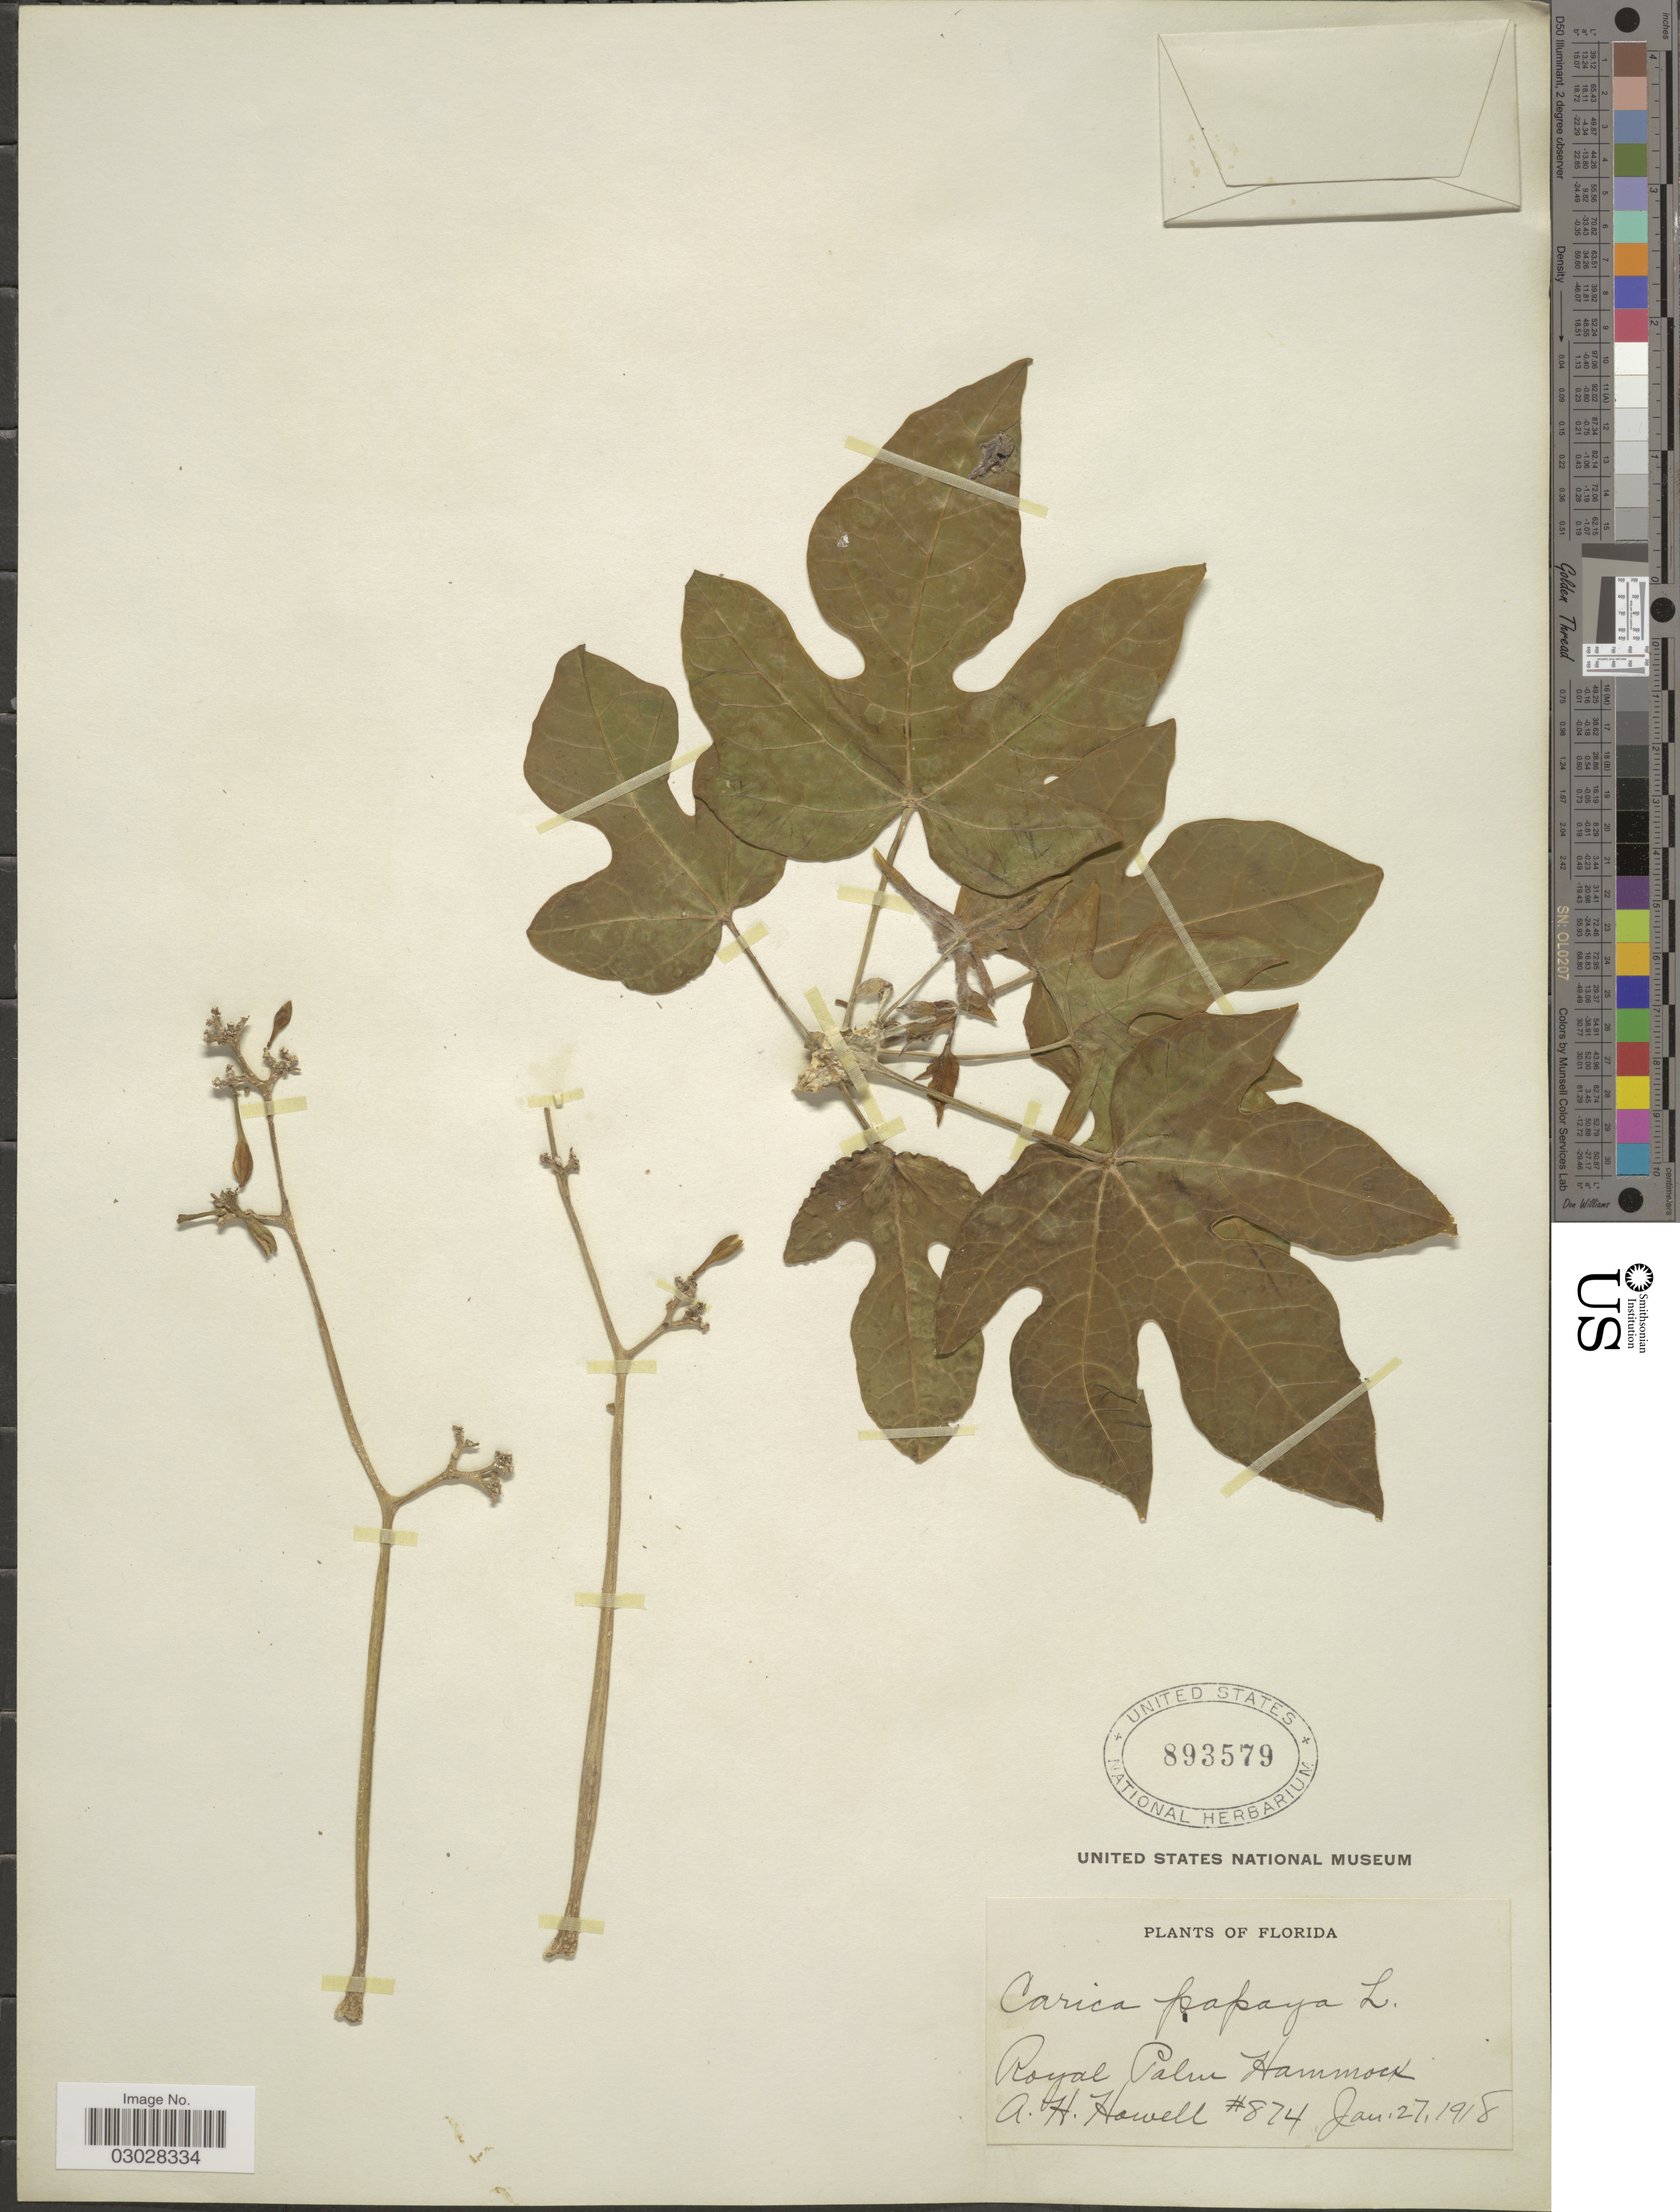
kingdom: Plantae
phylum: Tracheophyta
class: Magnoliopsida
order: Brassicales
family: Caricaceae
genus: Carica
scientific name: Carica papaya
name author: L.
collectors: A. Howell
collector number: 874*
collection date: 1918-01-27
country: United States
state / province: Florida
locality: Royal Palm Hammock.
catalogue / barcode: US 893579